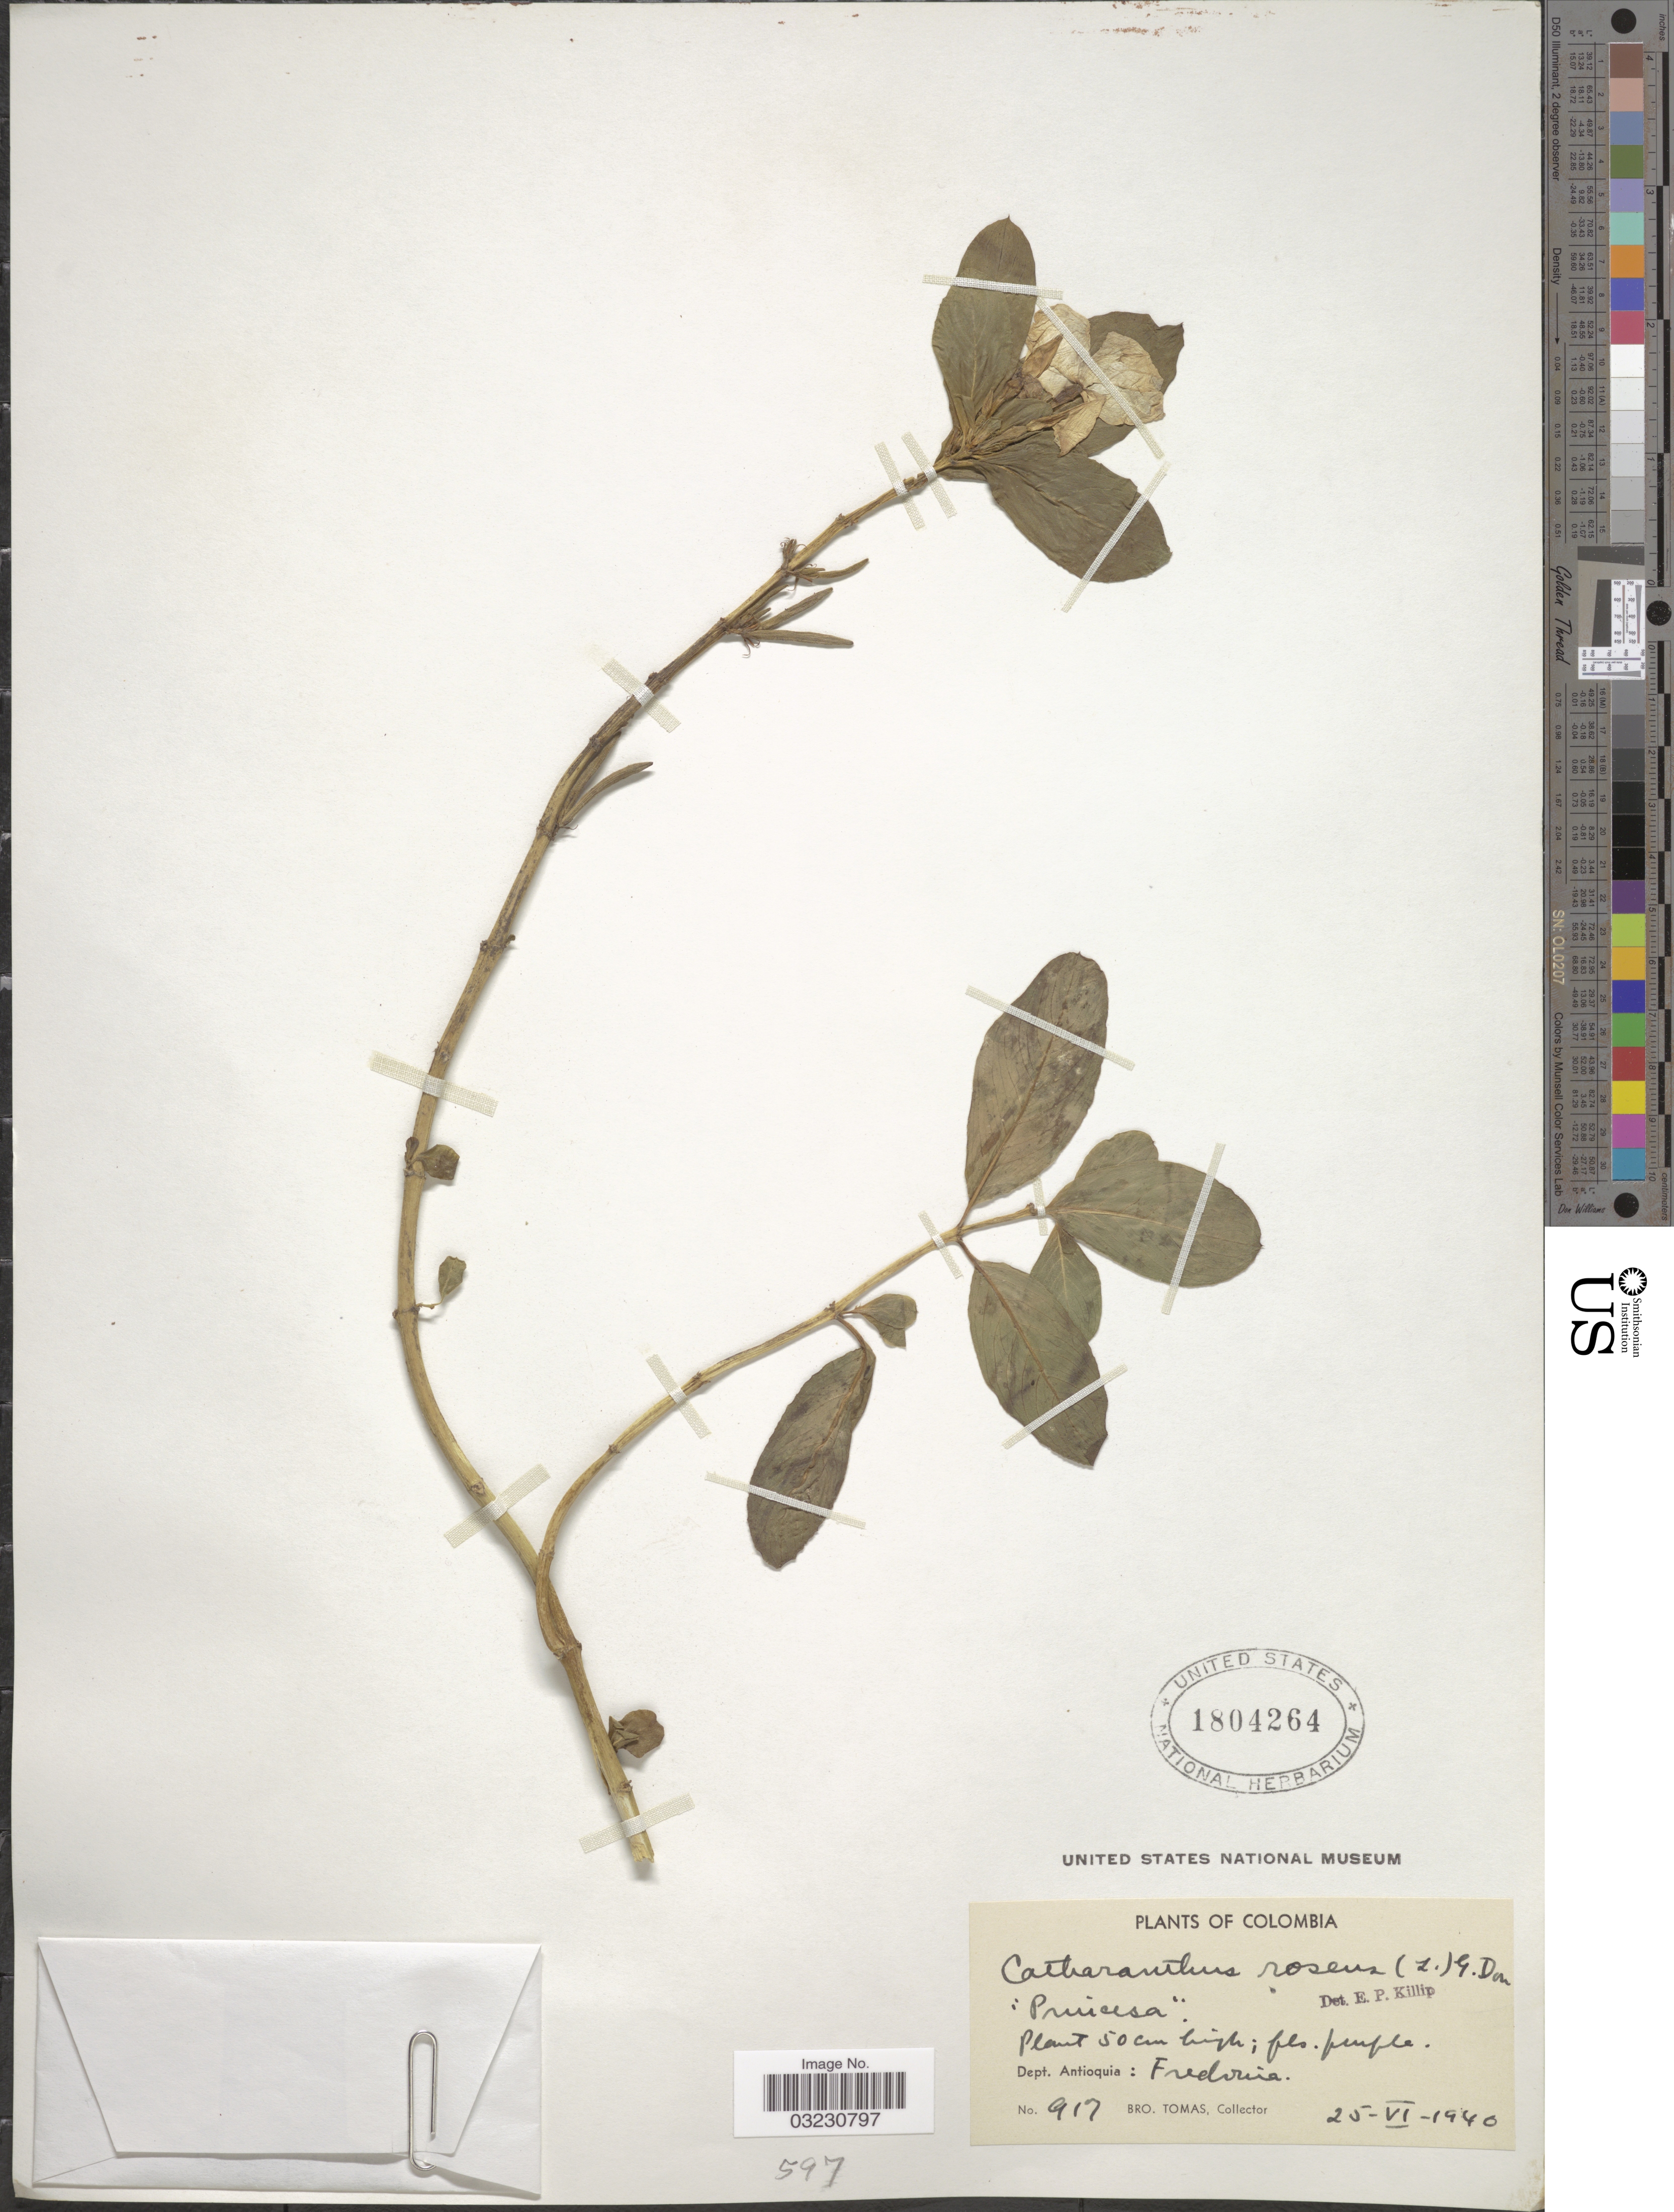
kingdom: Plantae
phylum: Tracheophyta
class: Magnoliopsida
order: Gentianales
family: Apocynaceae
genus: Catharanthus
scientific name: Catharanthus roseus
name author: (L.) G. Don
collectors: B. Tomas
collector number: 917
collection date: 1940-06-25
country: Colombia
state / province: Antioquia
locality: Dept. Antioquia: Fredonia.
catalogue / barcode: US 1804264